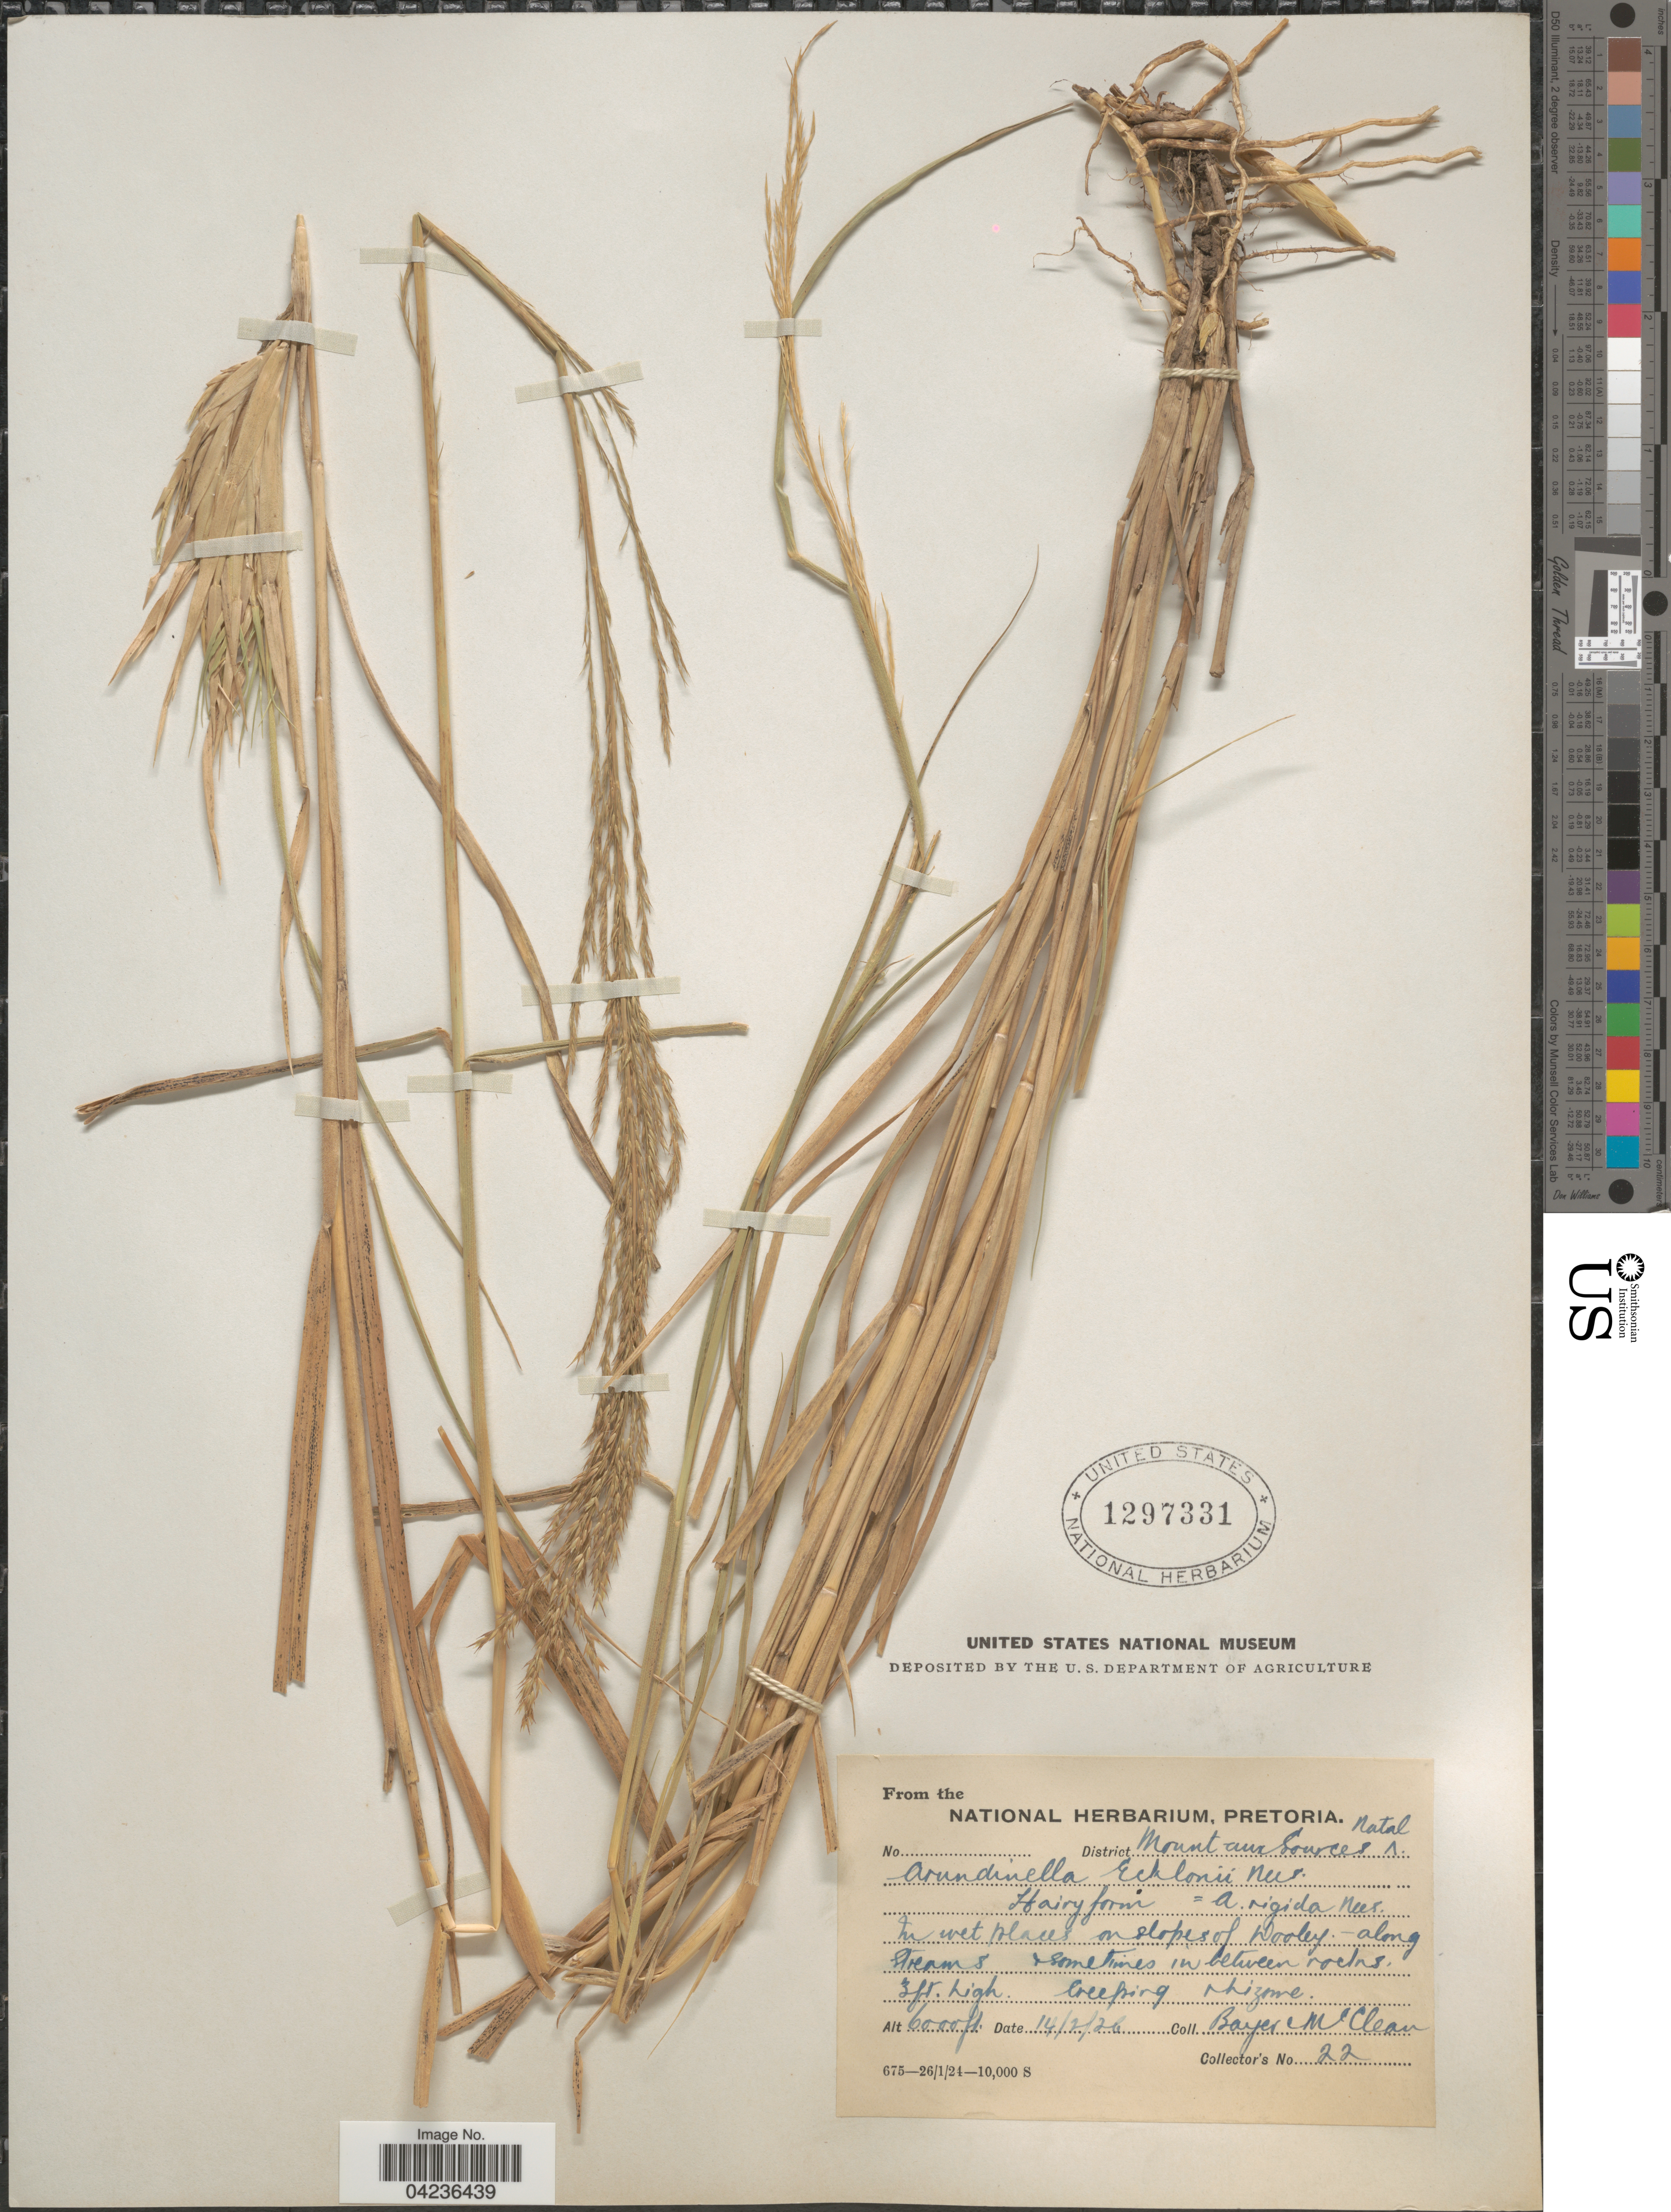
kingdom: Plantae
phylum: Tracheophyta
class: Liliopsida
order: Poales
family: Poaceae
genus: Arundinella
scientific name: Arundinella nepalensis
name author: Trin.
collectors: Bayer & McClean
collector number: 22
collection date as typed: Transcribed d/m/y: 14/2/26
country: South Africa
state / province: KwaZulu-Natal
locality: District Mount and Sources Natal. In wet places on slopes of Dooley.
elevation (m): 1829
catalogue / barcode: US 1297331